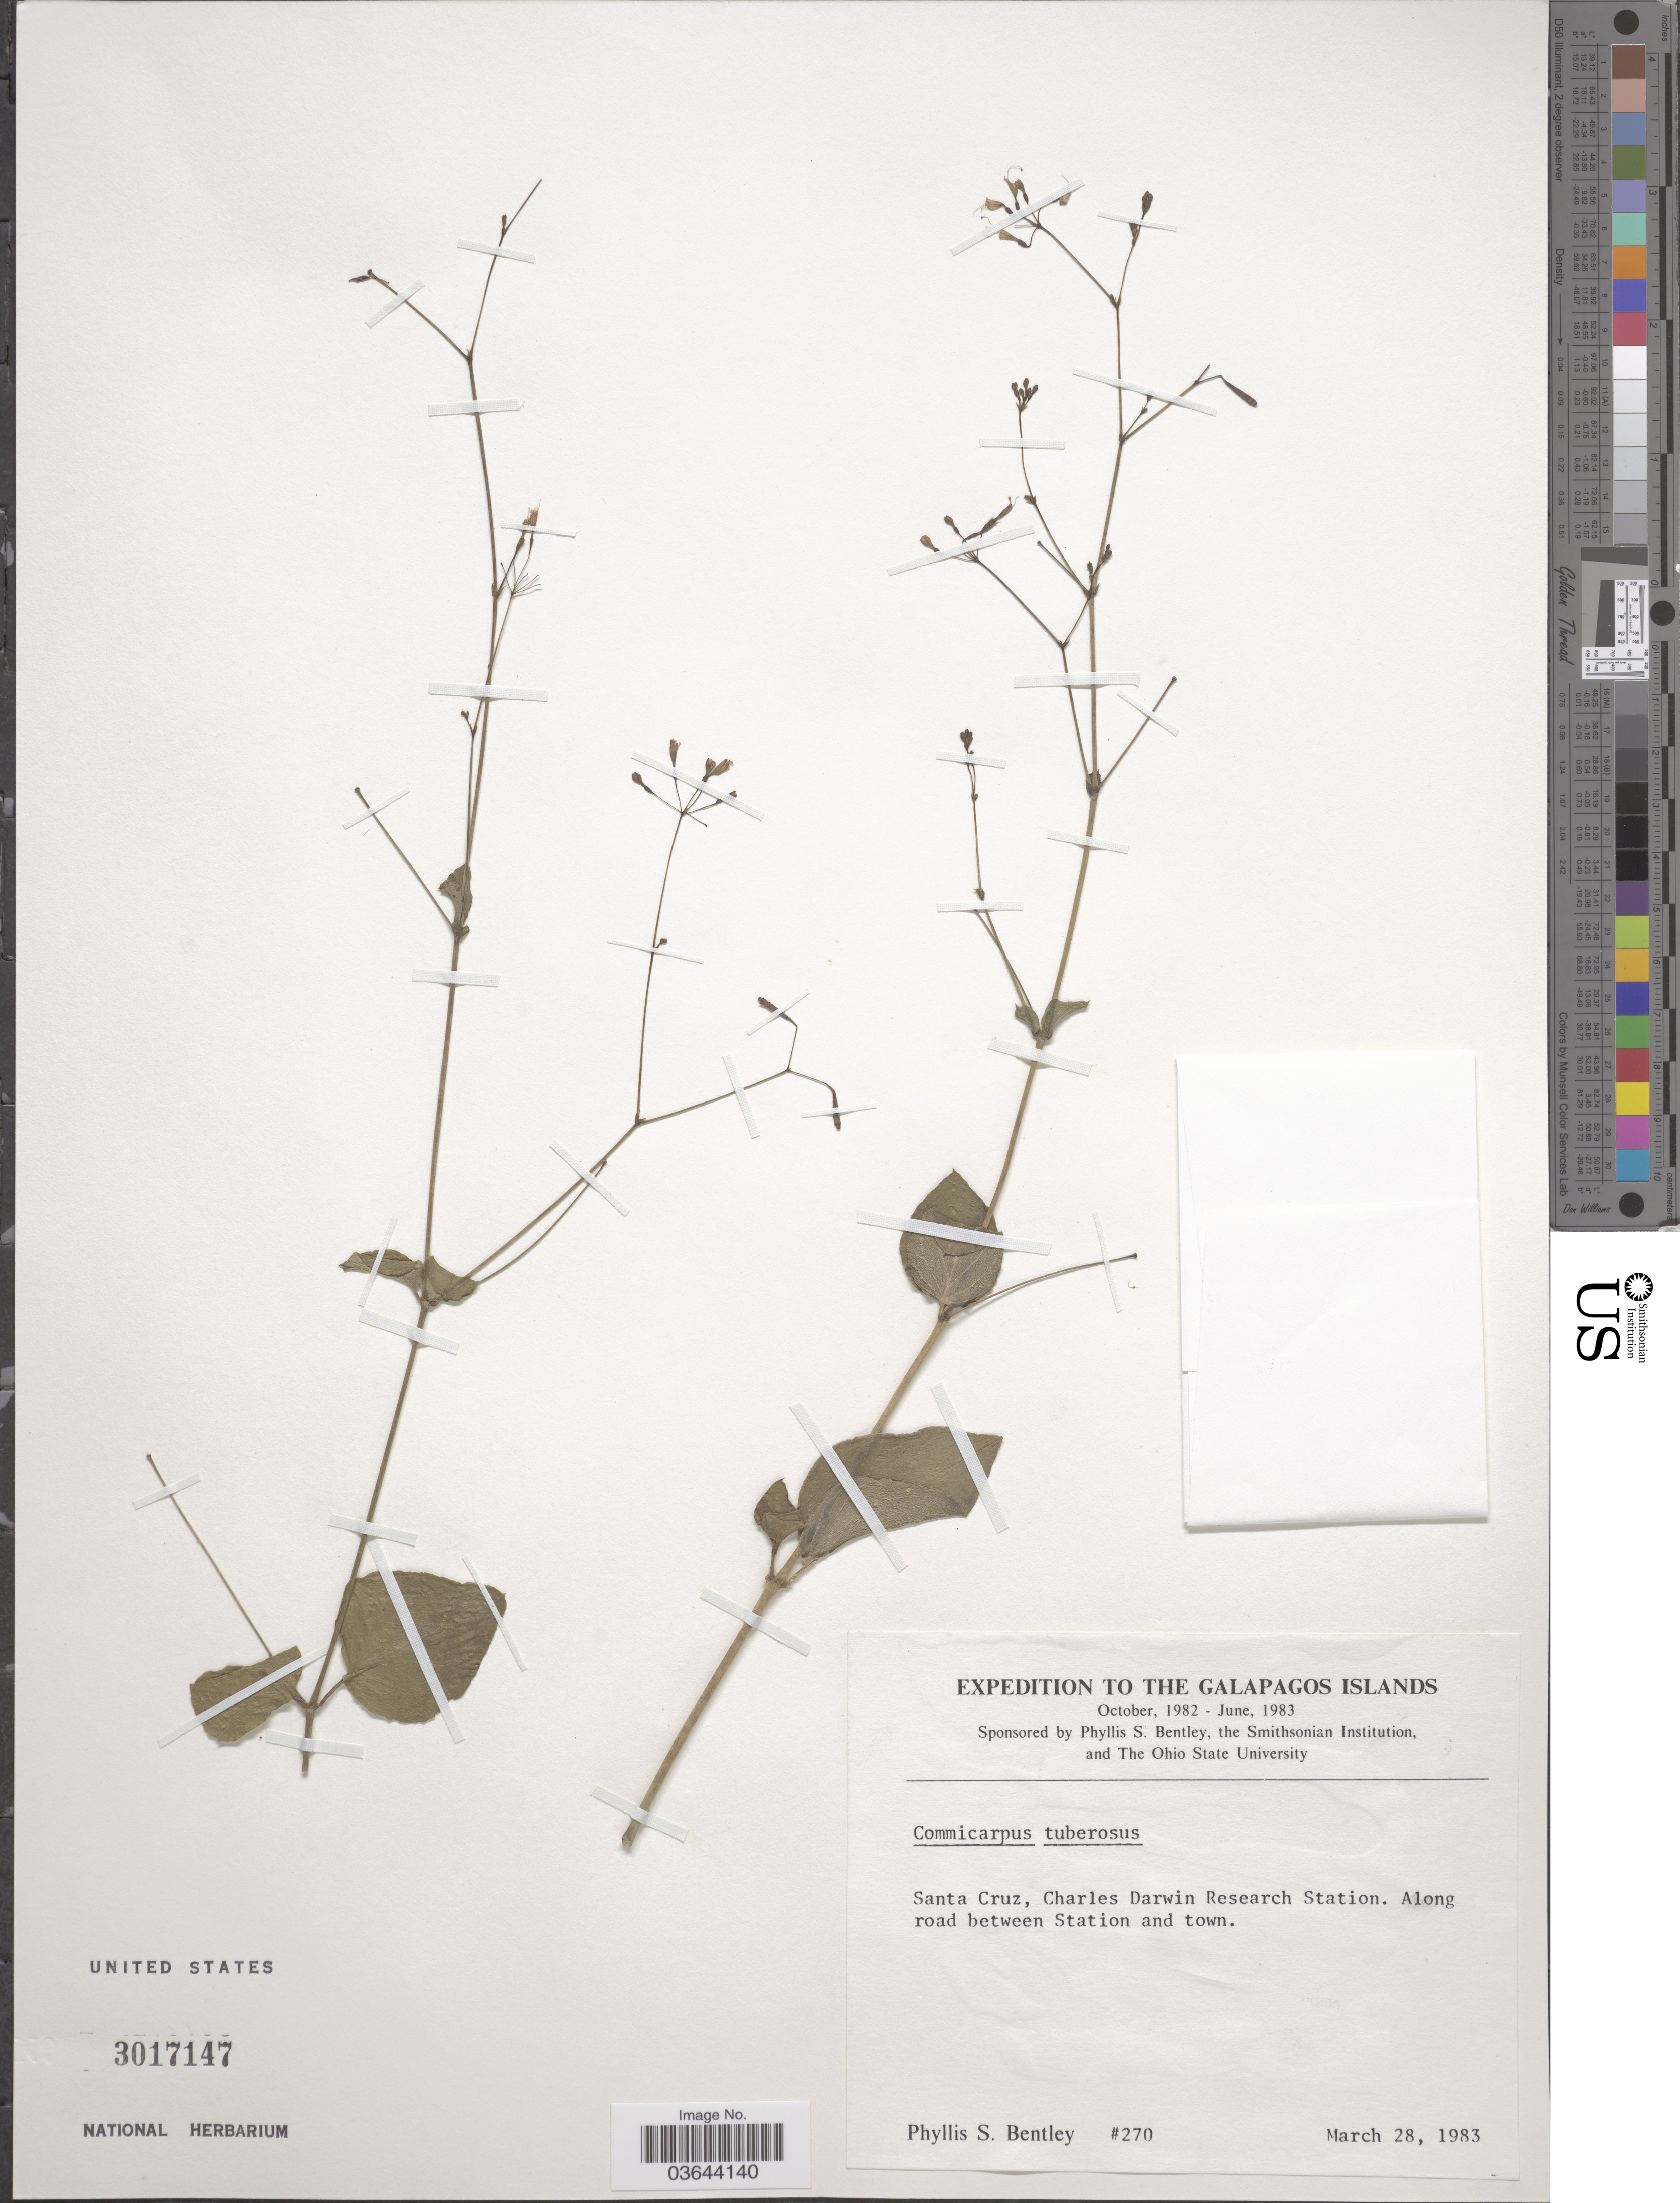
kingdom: Plantae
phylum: Tracheophyta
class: Magnoliopsida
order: Caryophyllales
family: Nyctaginaceae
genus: Commicarpus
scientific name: Commicarpus tuberosus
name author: (Lam.) Standl.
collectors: P. S. Bentley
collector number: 270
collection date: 1983-03-28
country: Ecuador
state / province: Colón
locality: The Galapagos Islands. Santa Cruz, Charles Darwin Research Station. Along road between Station and town.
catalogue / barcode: US 3017147